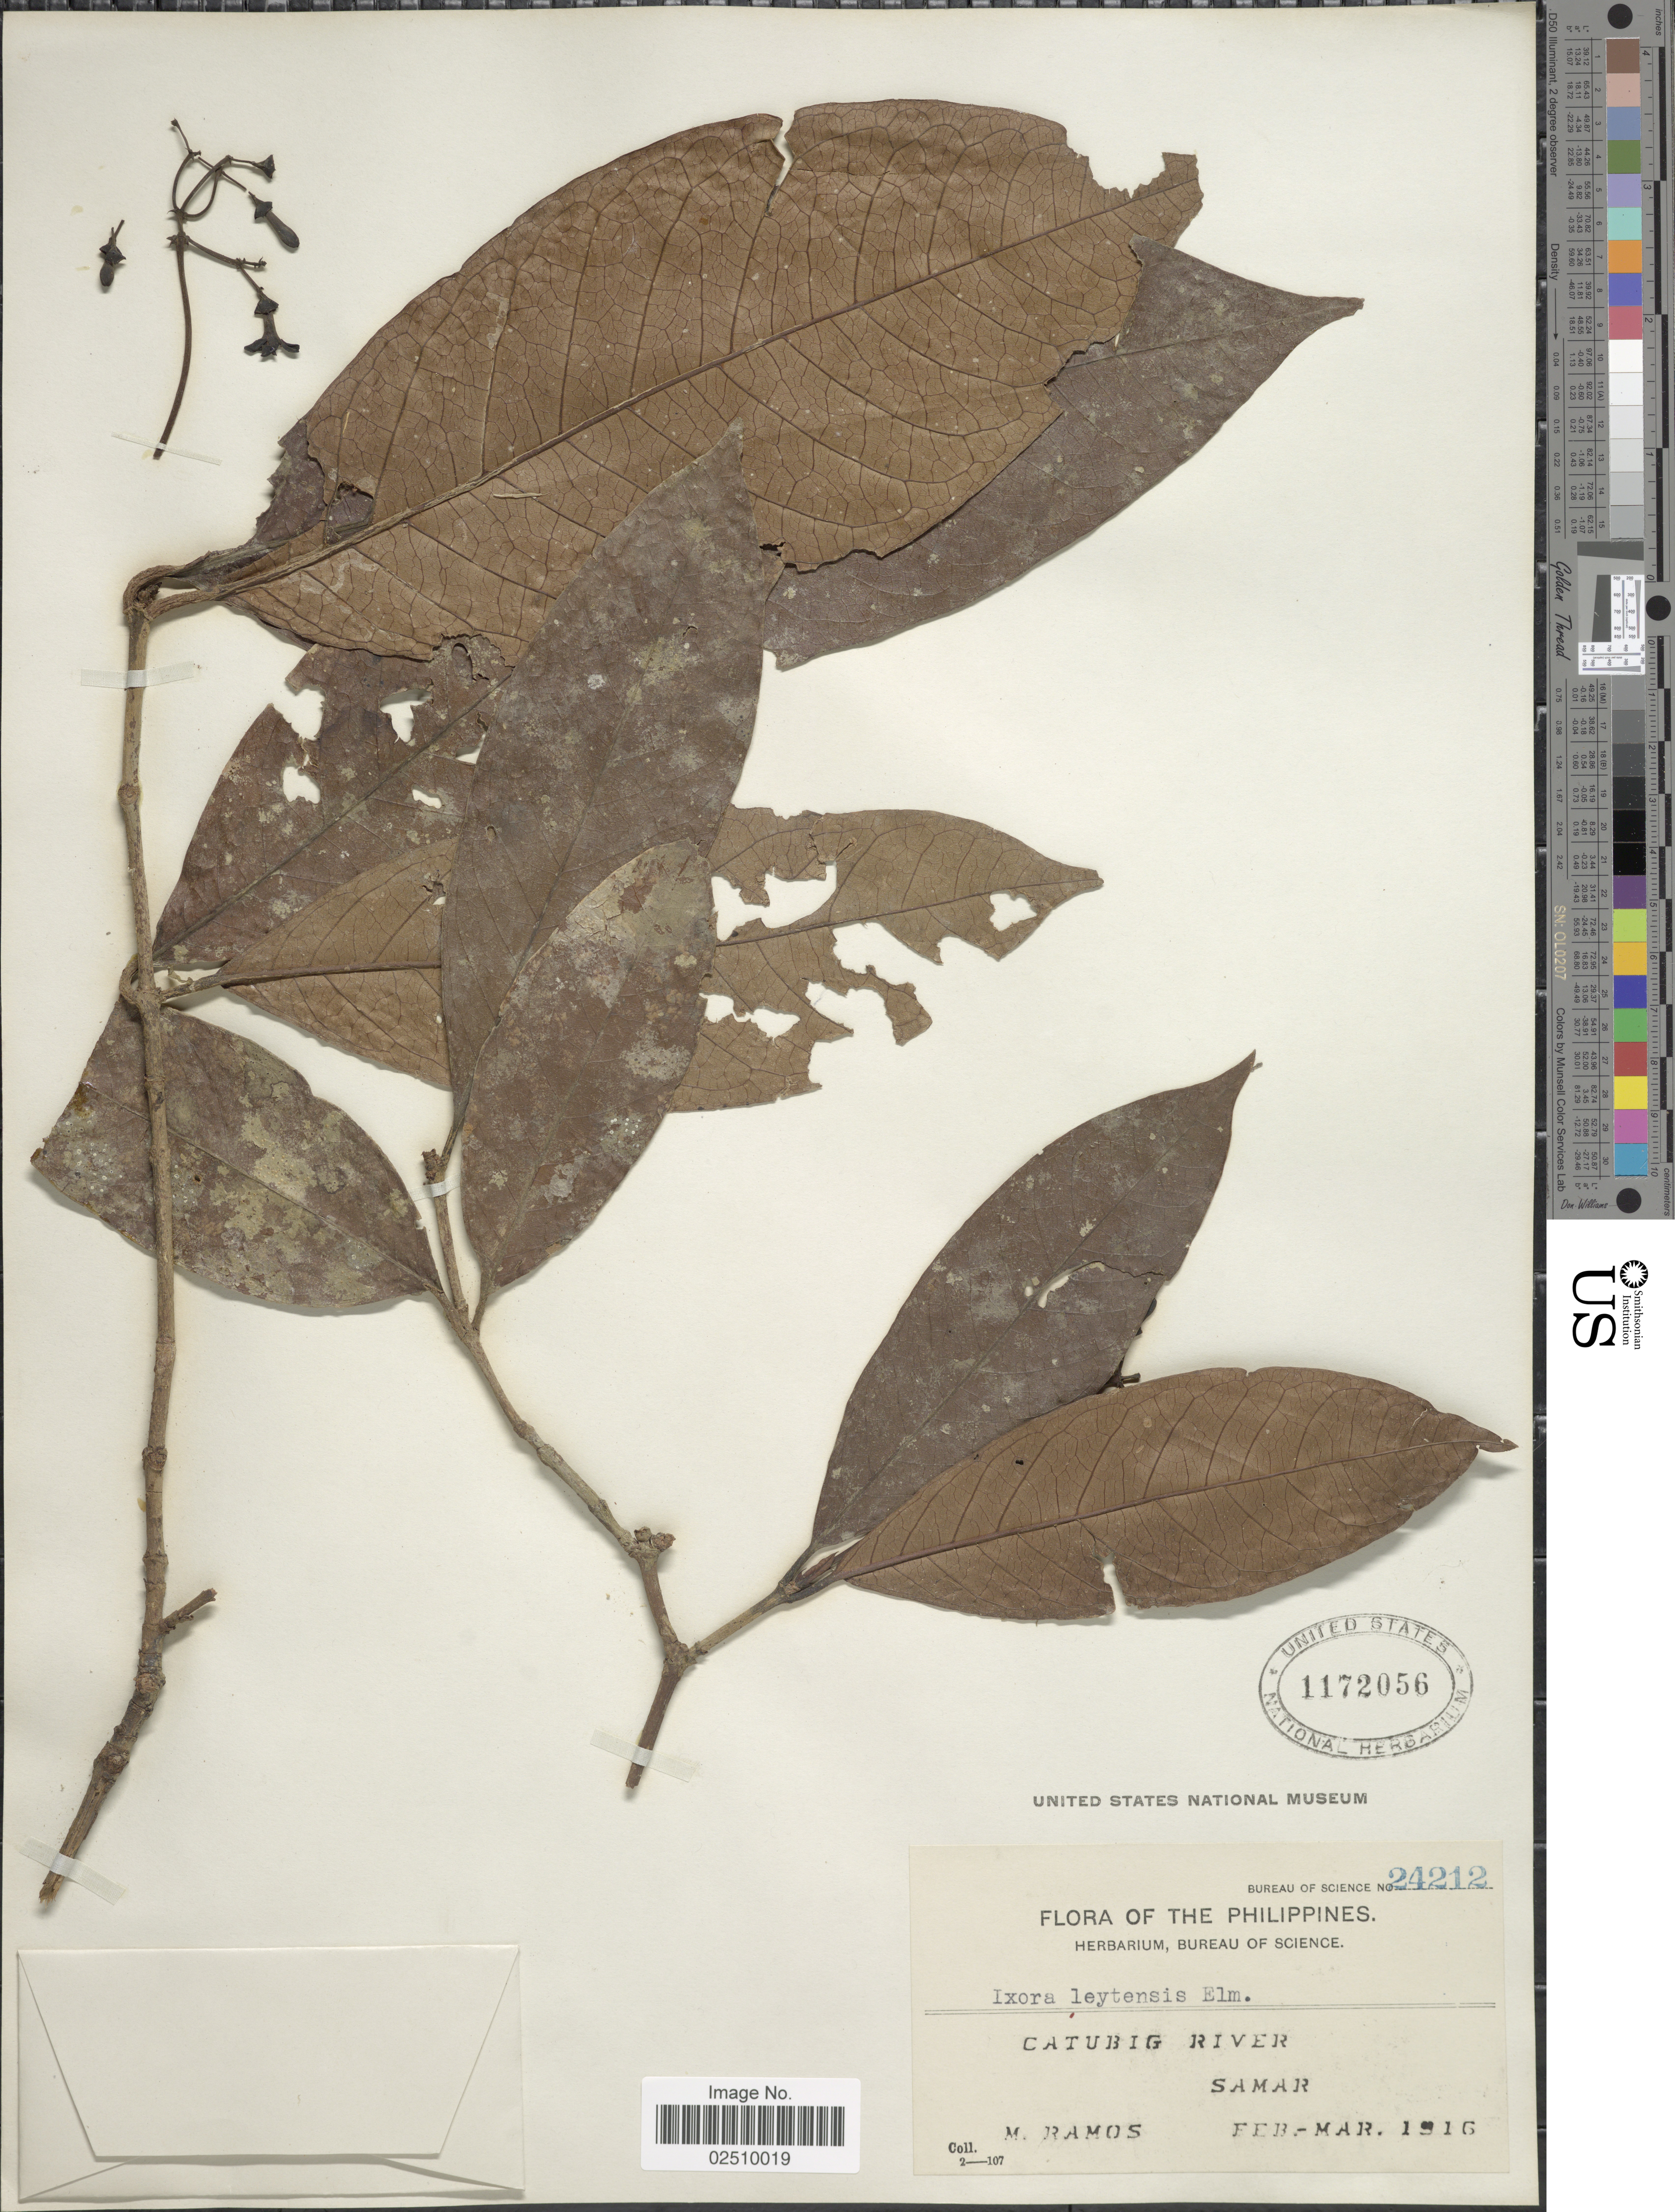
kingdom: Plantae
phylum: Tracheophyta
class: Magnoliopsida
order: Gentianales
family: Rubiaceae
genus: Ixora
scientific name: Ixora leytensis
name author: Elmer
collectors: M. Ramos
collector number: Bureau of Science 24212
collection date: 1916-02/1916-03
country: Philippines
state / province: Eastern Visayas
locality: Catubig River, Samar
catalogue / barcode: US 1172056